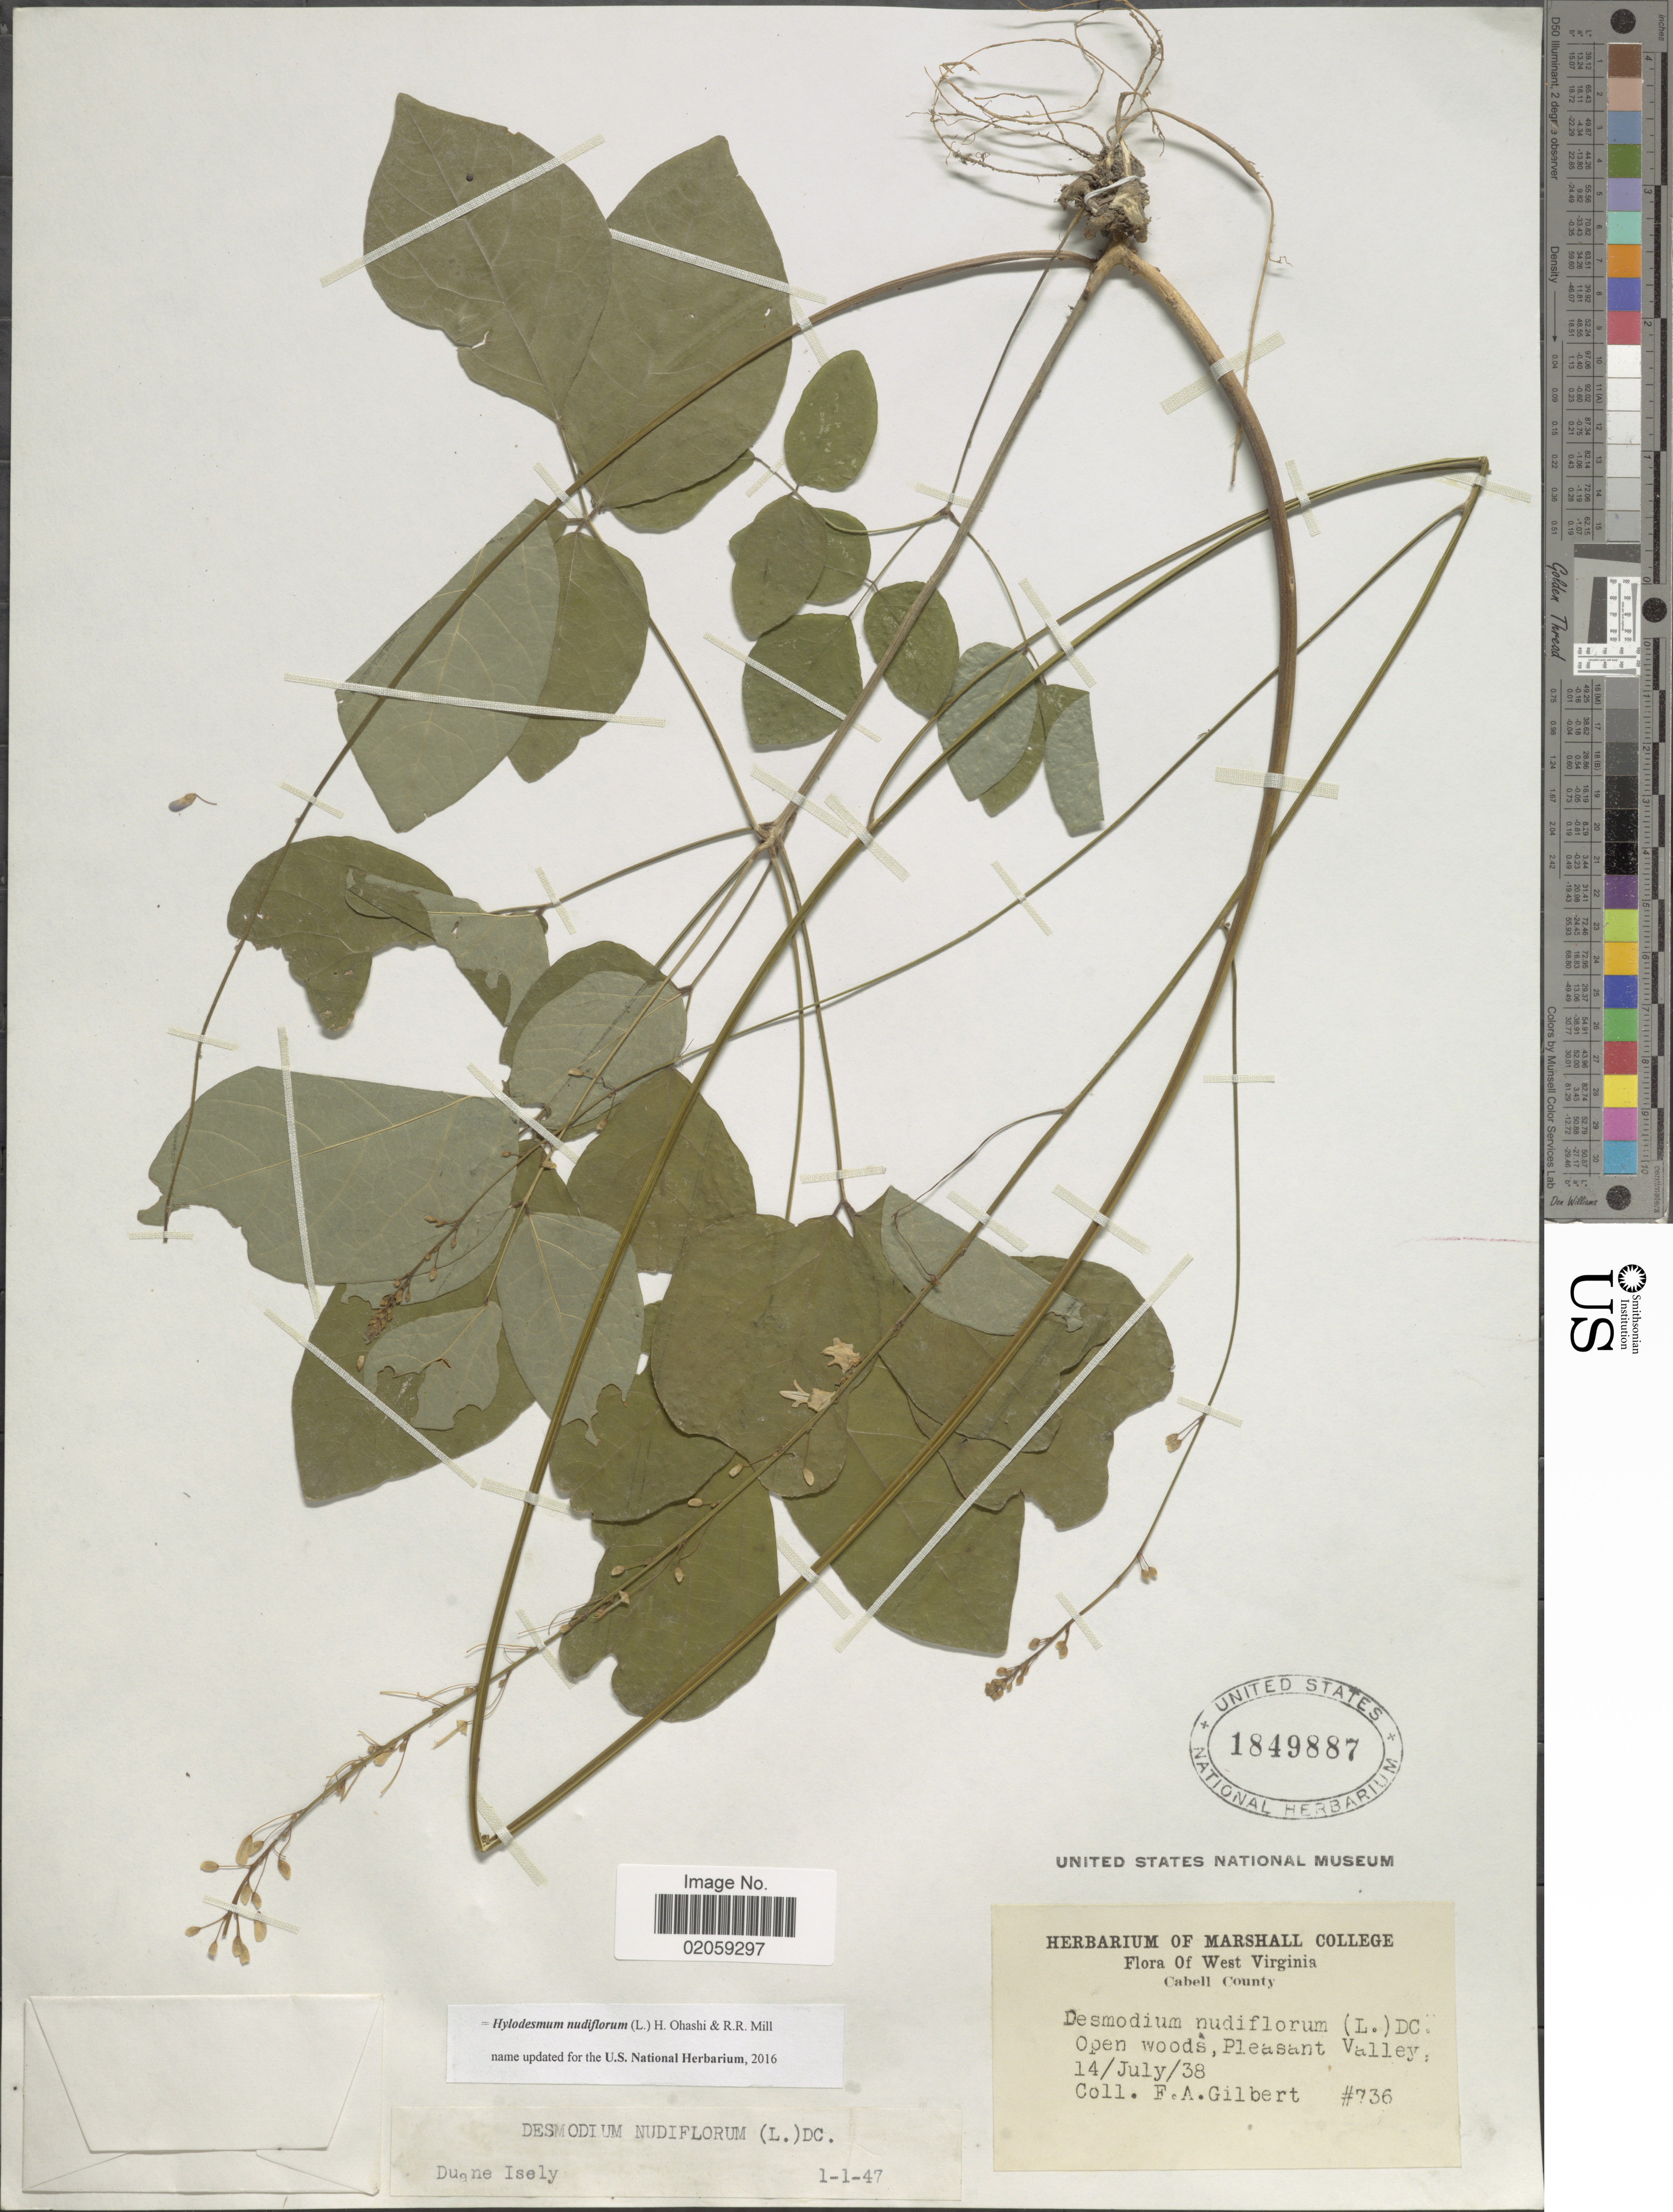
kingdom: Plantae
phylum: Tracheophyta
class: Magnoliopsida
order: Fabales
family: Fabaceae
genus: Hylodesmum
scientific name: Hylodesmum nudiflorum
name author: (L.) H. Ohashi & R.R. Mill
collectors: F. A. Gilbert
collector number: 736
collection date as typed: Transcribed d/m/y: 14/7/38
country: United States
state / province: West Virginia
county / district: Cabell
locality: Cabell County, Pleasant Valley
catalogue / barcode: US 1849887